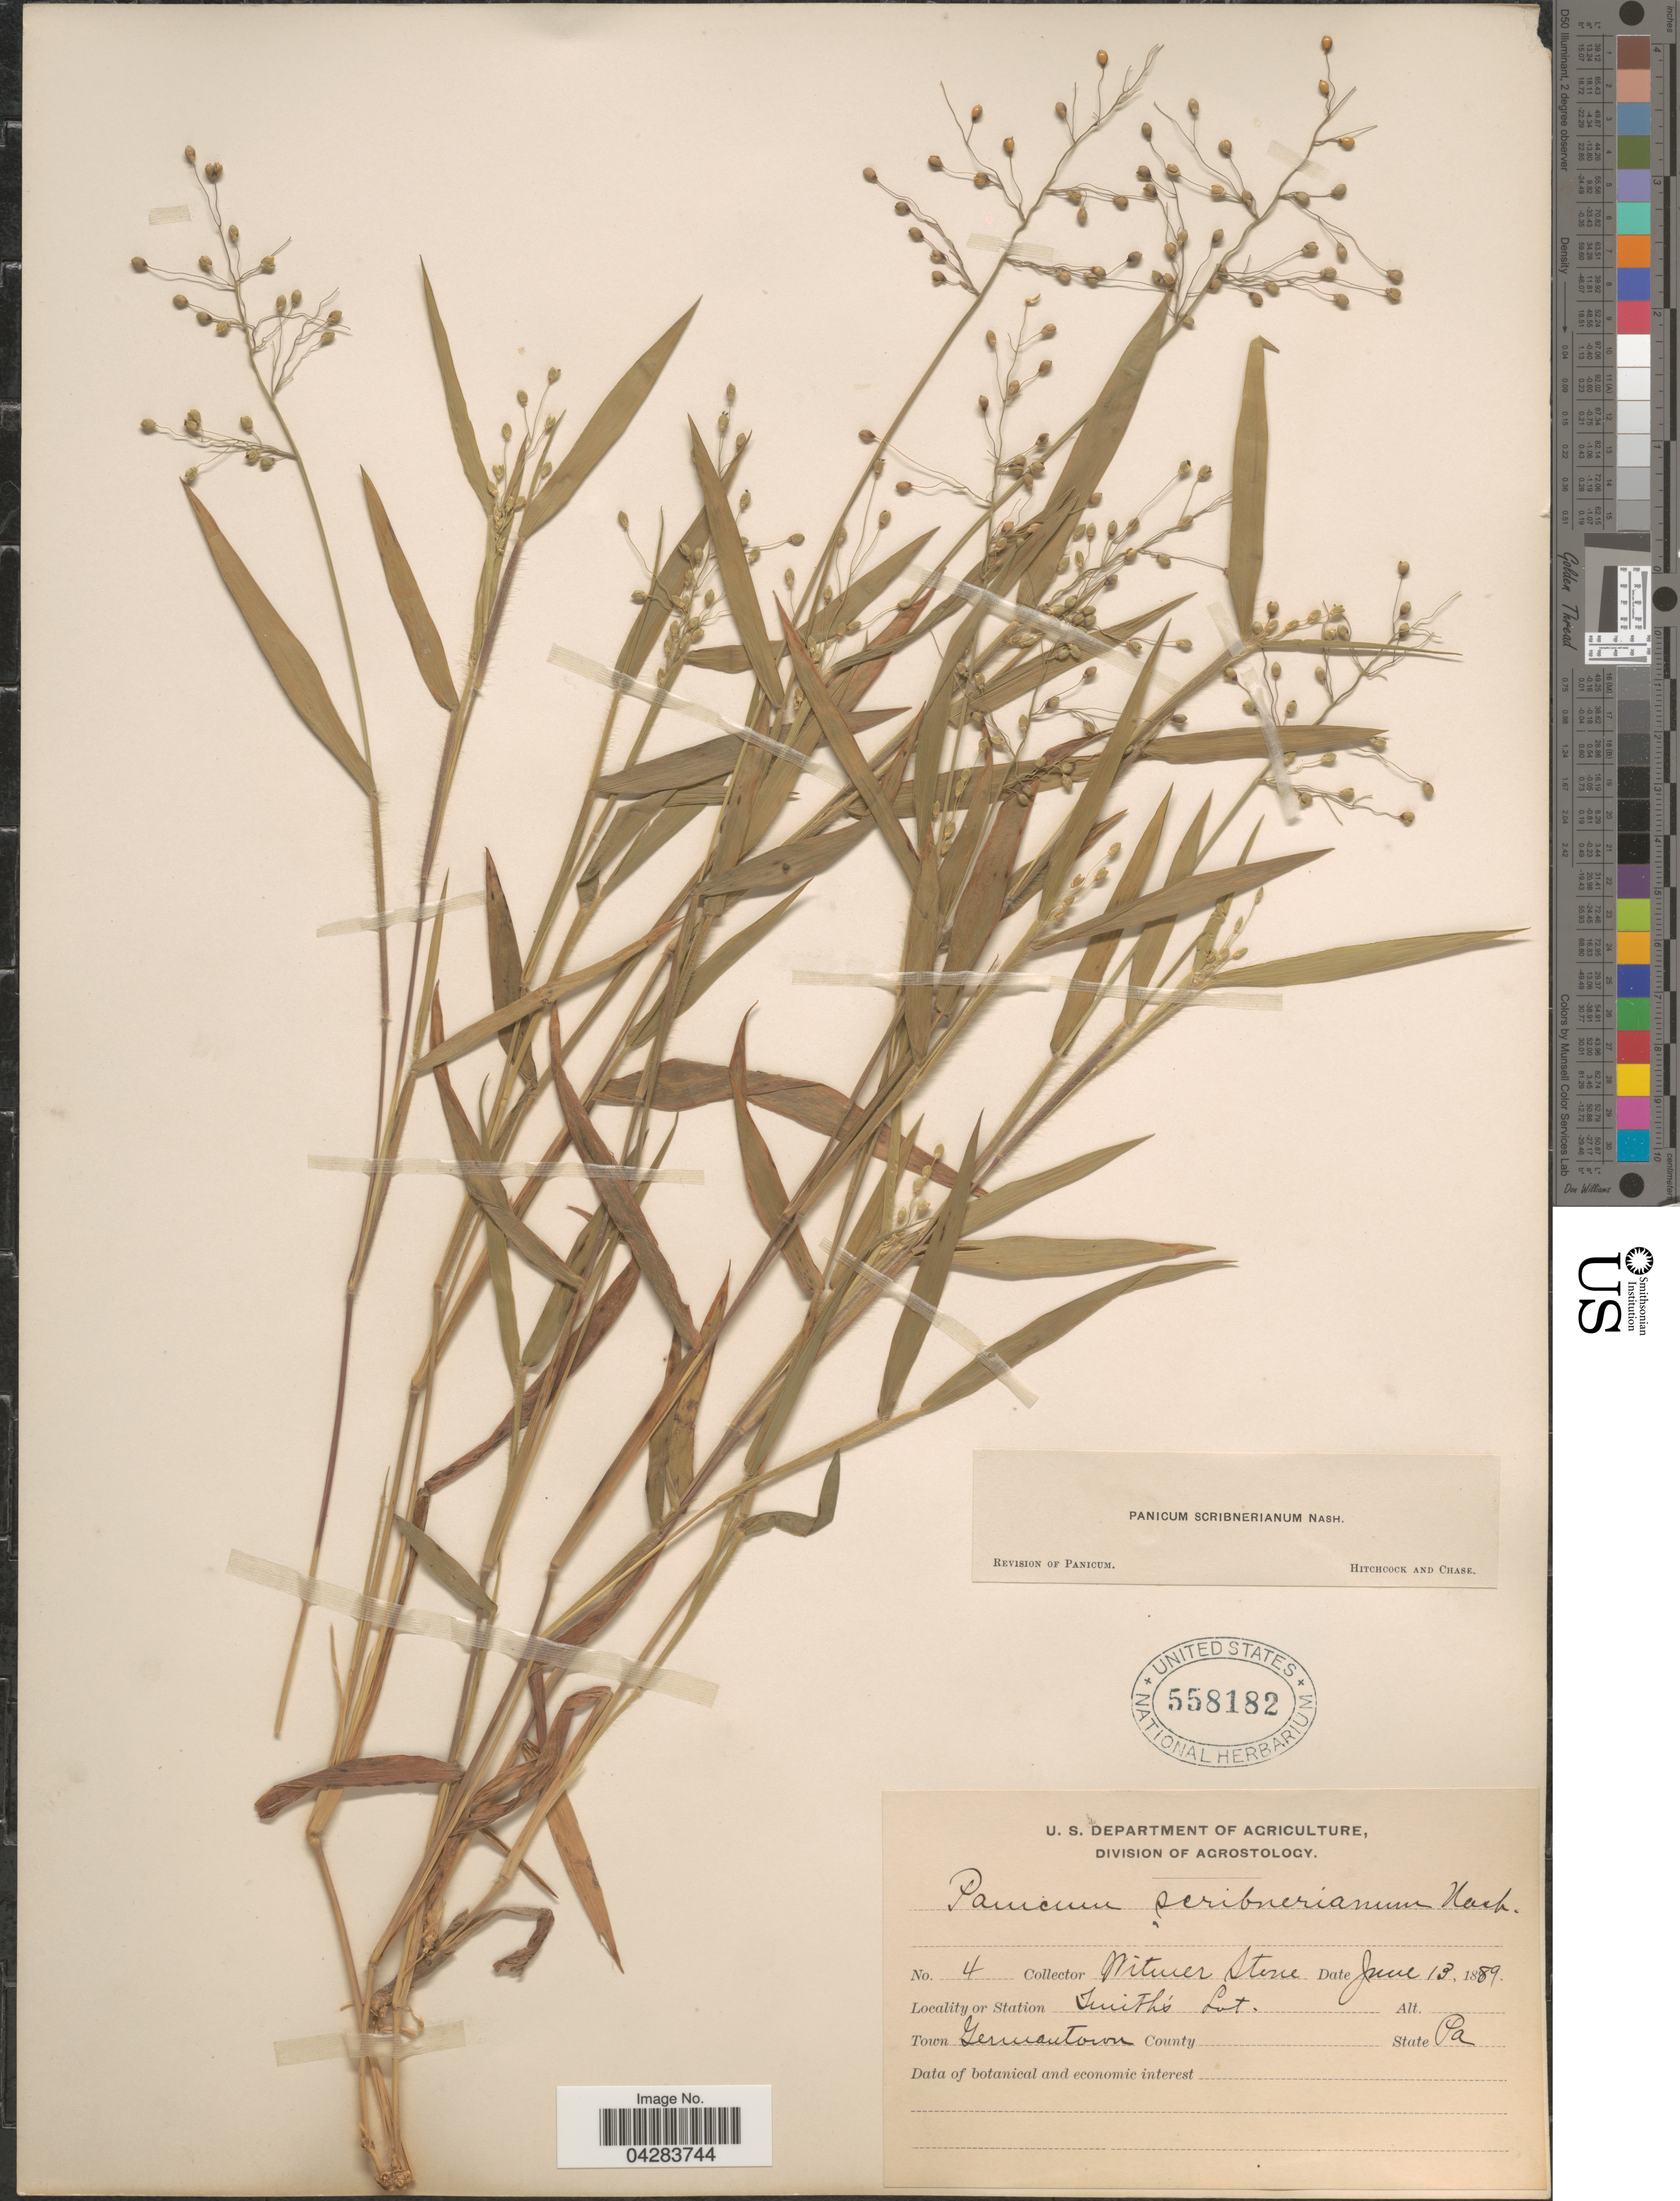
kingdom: Plantae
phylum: Tracheophyta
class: Liliopsida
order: Poales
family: Poaceae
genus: Dichanthelium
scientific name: Dichanthelium oligosanthes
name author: (Schult.) Gould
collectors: W. Stone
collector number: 4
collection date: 1889-06-13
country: United States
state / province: Pennsylvania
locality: Smith's Lot. Town Germantown.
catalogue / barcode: US 558182